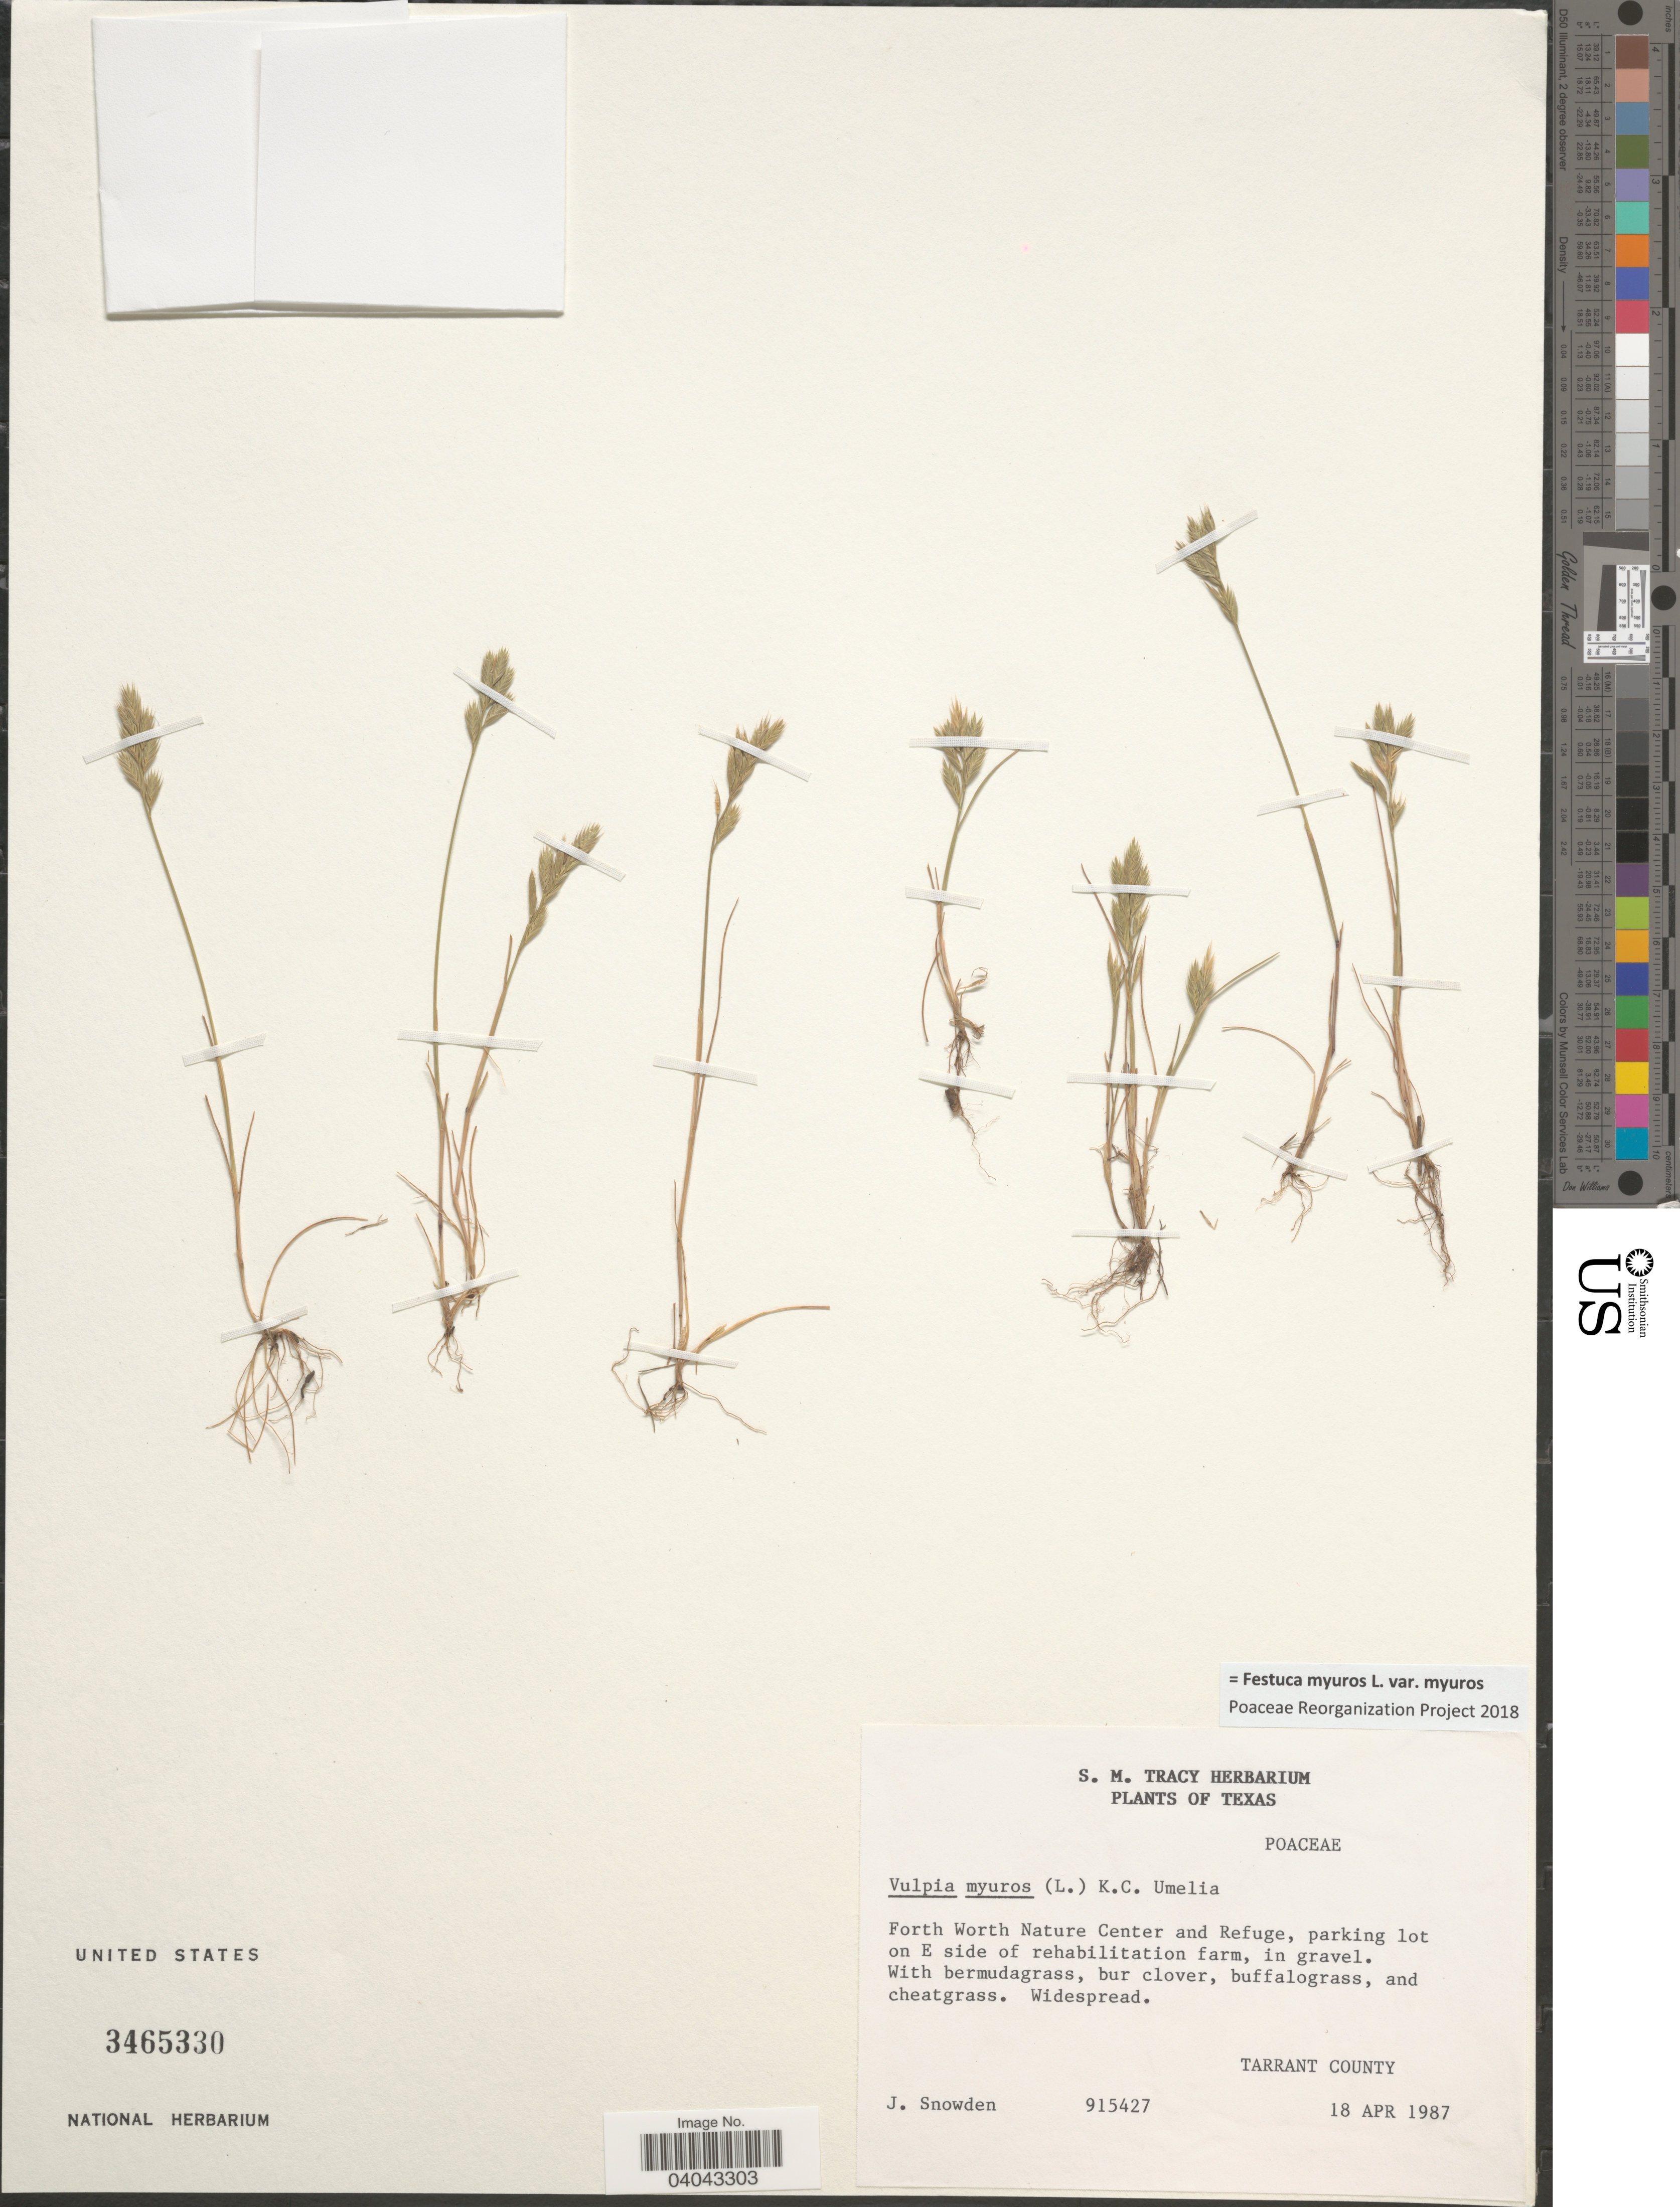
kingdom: Plantae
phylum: Tracheophyta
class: Liliopsida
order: Poales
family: Poaceae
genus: Festuca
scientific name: Festuca myuros var. myuros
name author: L.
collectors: J. Snowden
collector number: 915427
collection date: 1987-04-18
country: United States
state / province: Texas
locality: Forth Worth Nature Center and Refuge, parking lot on E side of rehabilitation farm, in gravel. Tarrant County.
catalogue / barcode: US 3465330